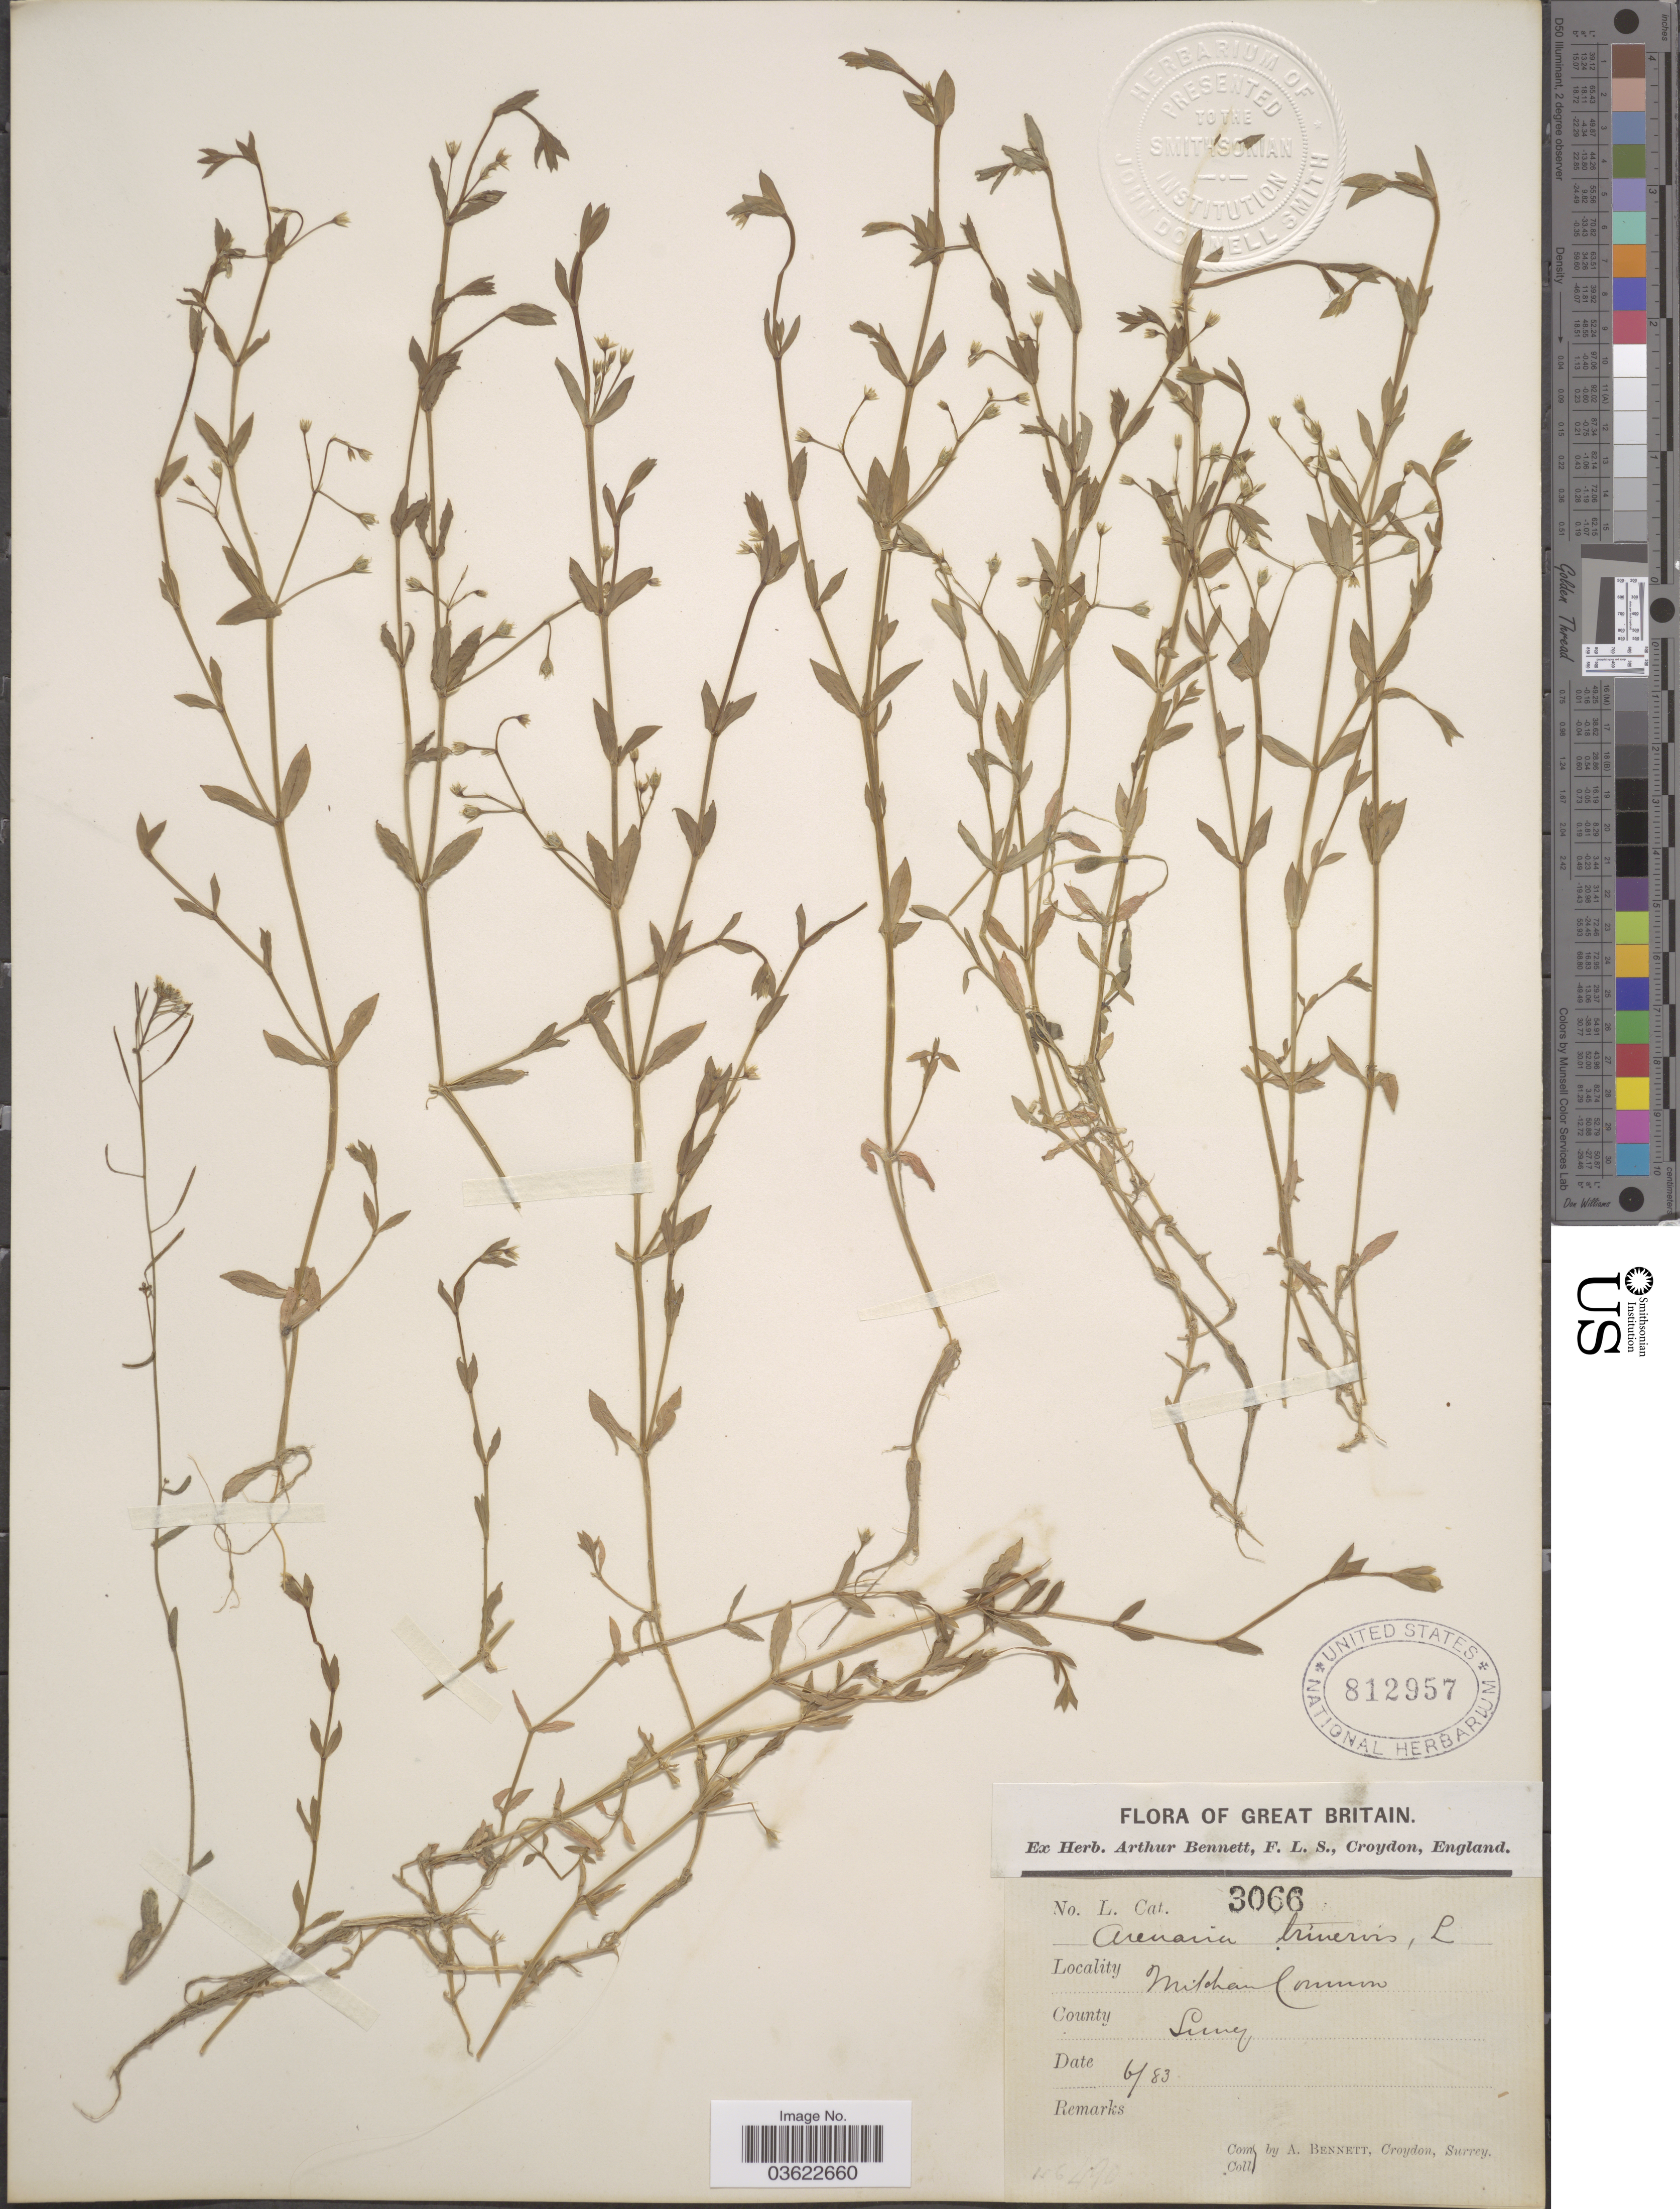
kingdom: Plantae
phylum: Tracheophyta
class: Magnoliopsida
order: Caryophyllales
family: Caryophyllaceae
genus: Arenaria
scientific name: Arenaria trinervia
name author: L.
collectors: A. Bennett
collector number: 3066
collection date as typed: Transcribed d/m/y: /6/83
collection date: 1883-06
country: United Kingdom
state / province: England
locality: Mitcham Common County Surrey.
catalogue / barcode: US 812957